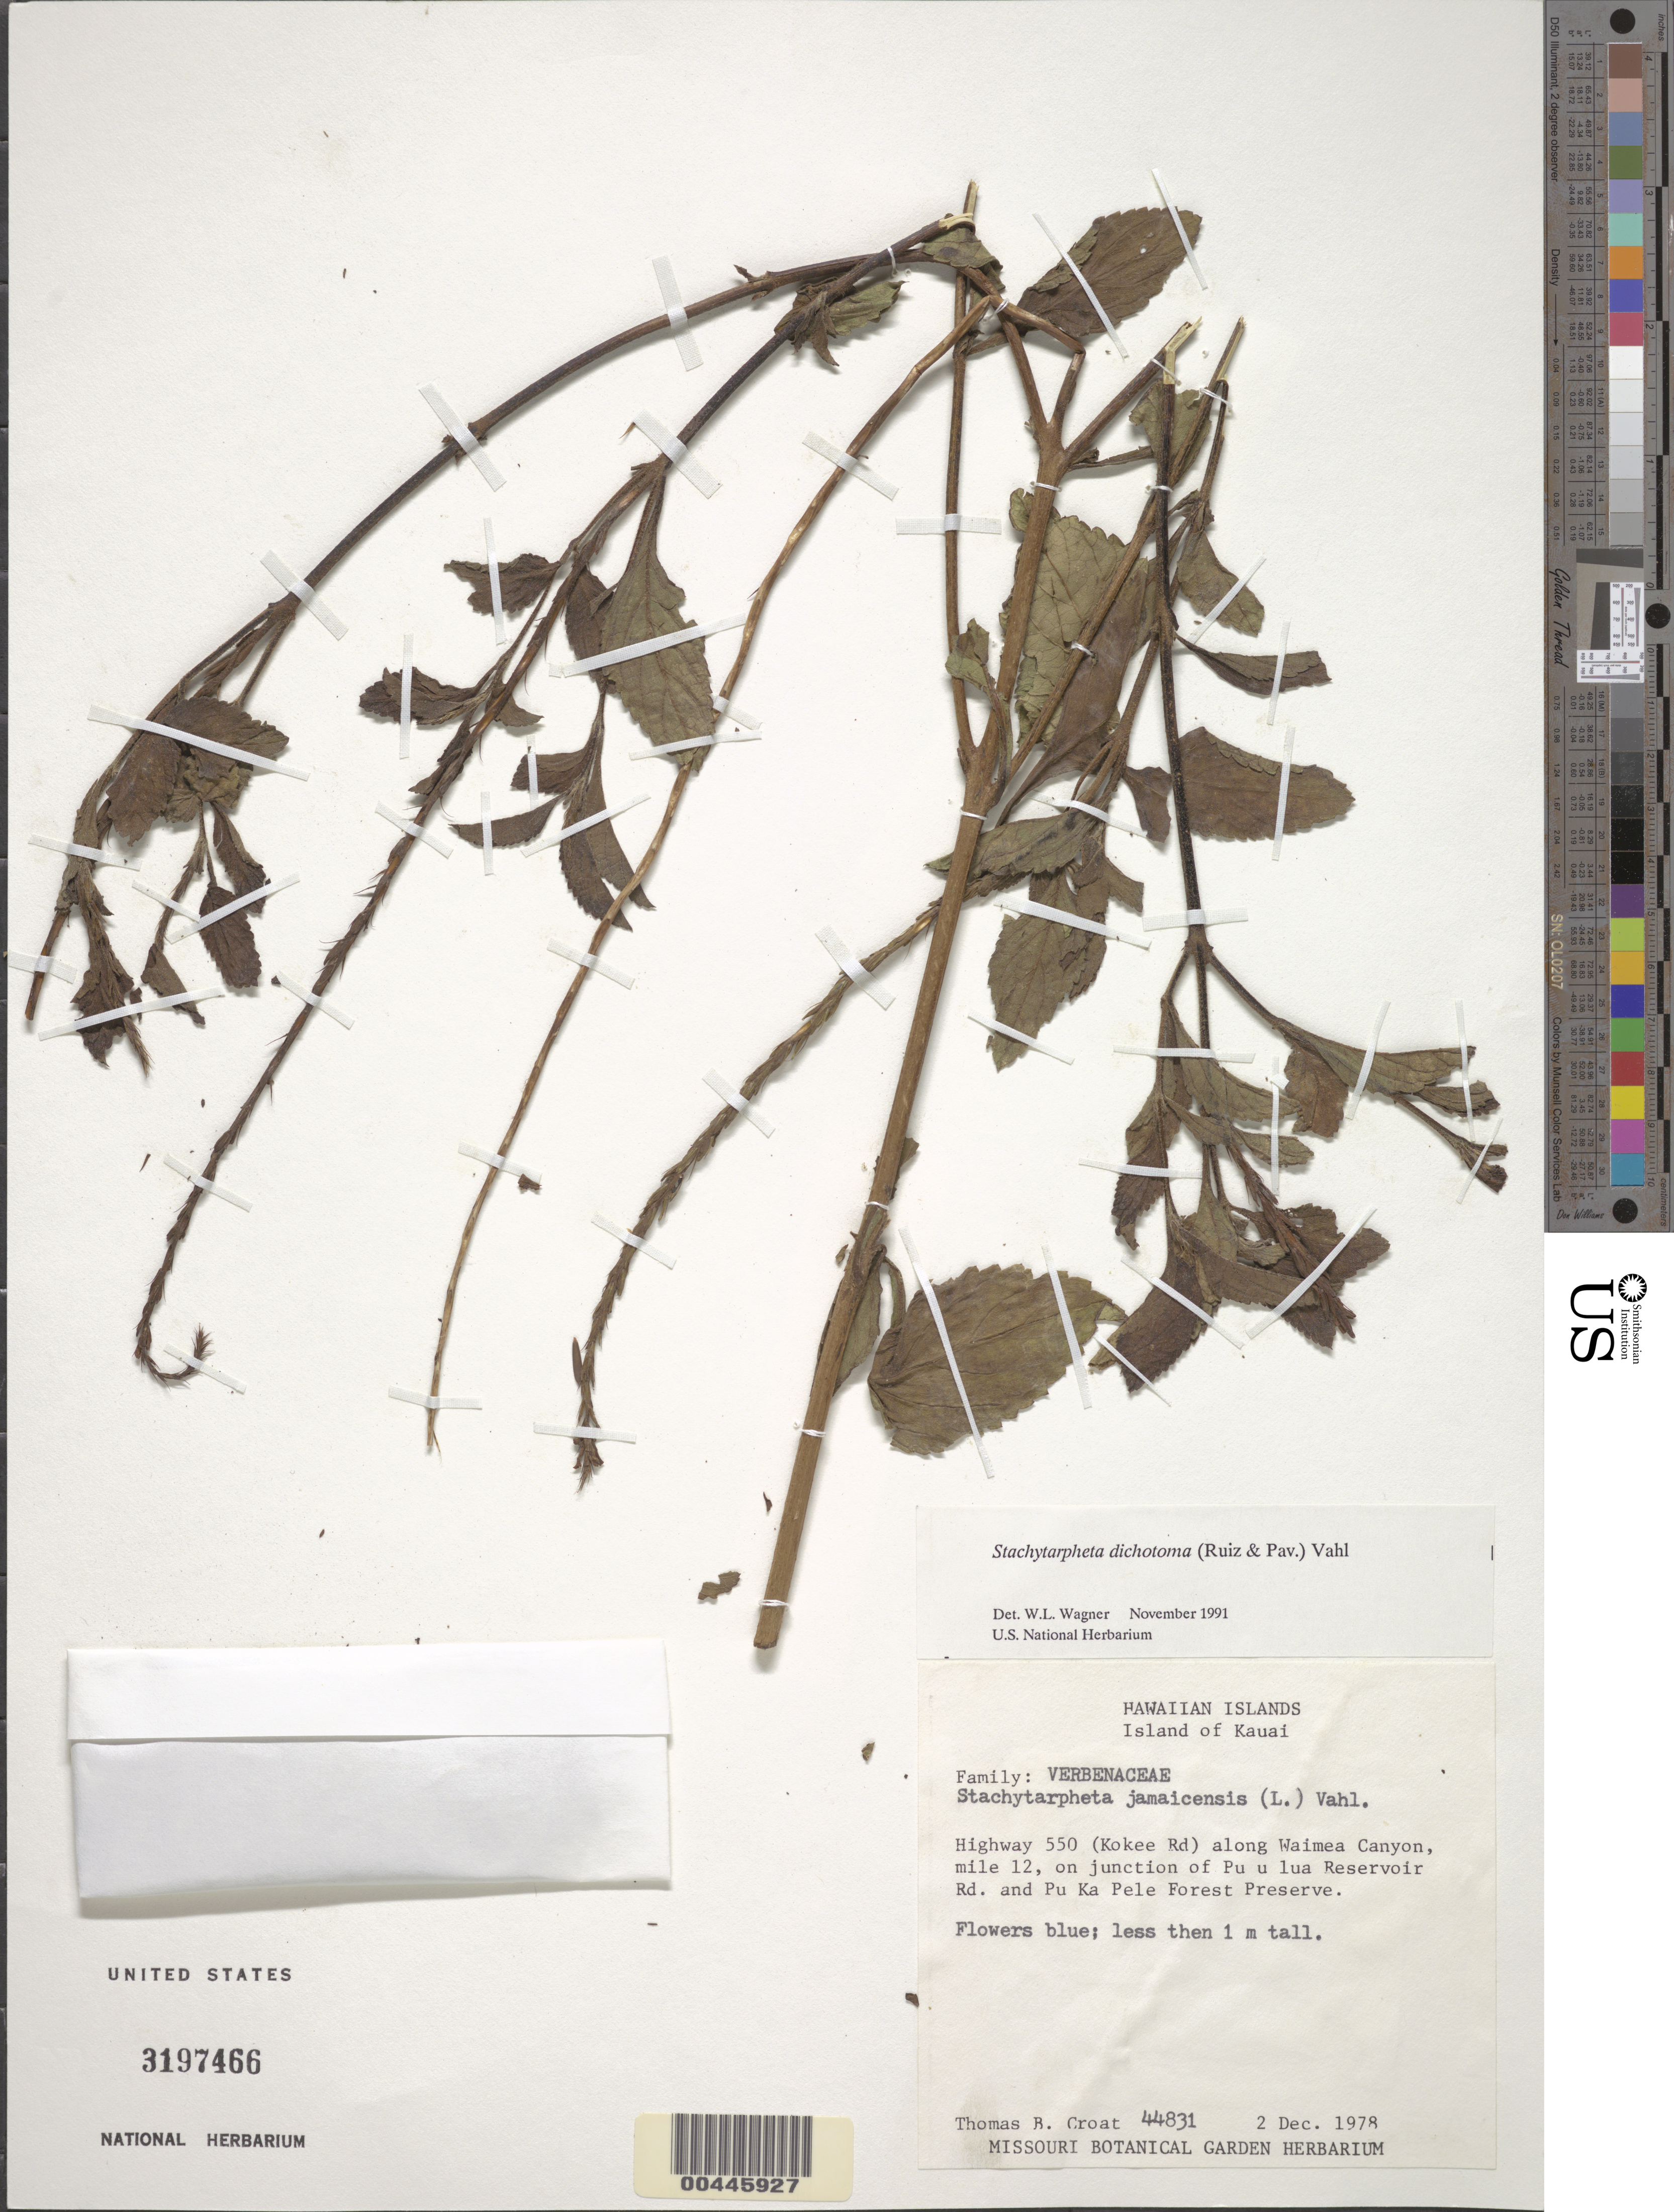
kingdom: Plantae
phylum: Tracheophyta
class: Magnoliopsida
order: Lamiales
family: Verbenaceae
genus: Stachytarpheta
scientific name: Stachytarpheta dichotoma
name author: (Ruiz & Pav.) Vahl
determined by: Wagner, W. L., (BOT), Smithsonian Institution - National Museum of Natural History (UNITED STATES)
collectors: T. B. Croat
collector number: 44831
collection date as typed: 2 Dec 1978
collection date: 1978-12-02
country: United States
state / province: Hawaii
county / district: Kauai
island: Kaua'i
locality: Highway 550 (Kokee Road) along Waimea Canyon, mile 12, on junction of Pu u lua Reservoir Road and Pu Ka Pele Forest Reserve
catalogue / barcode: US 3197466